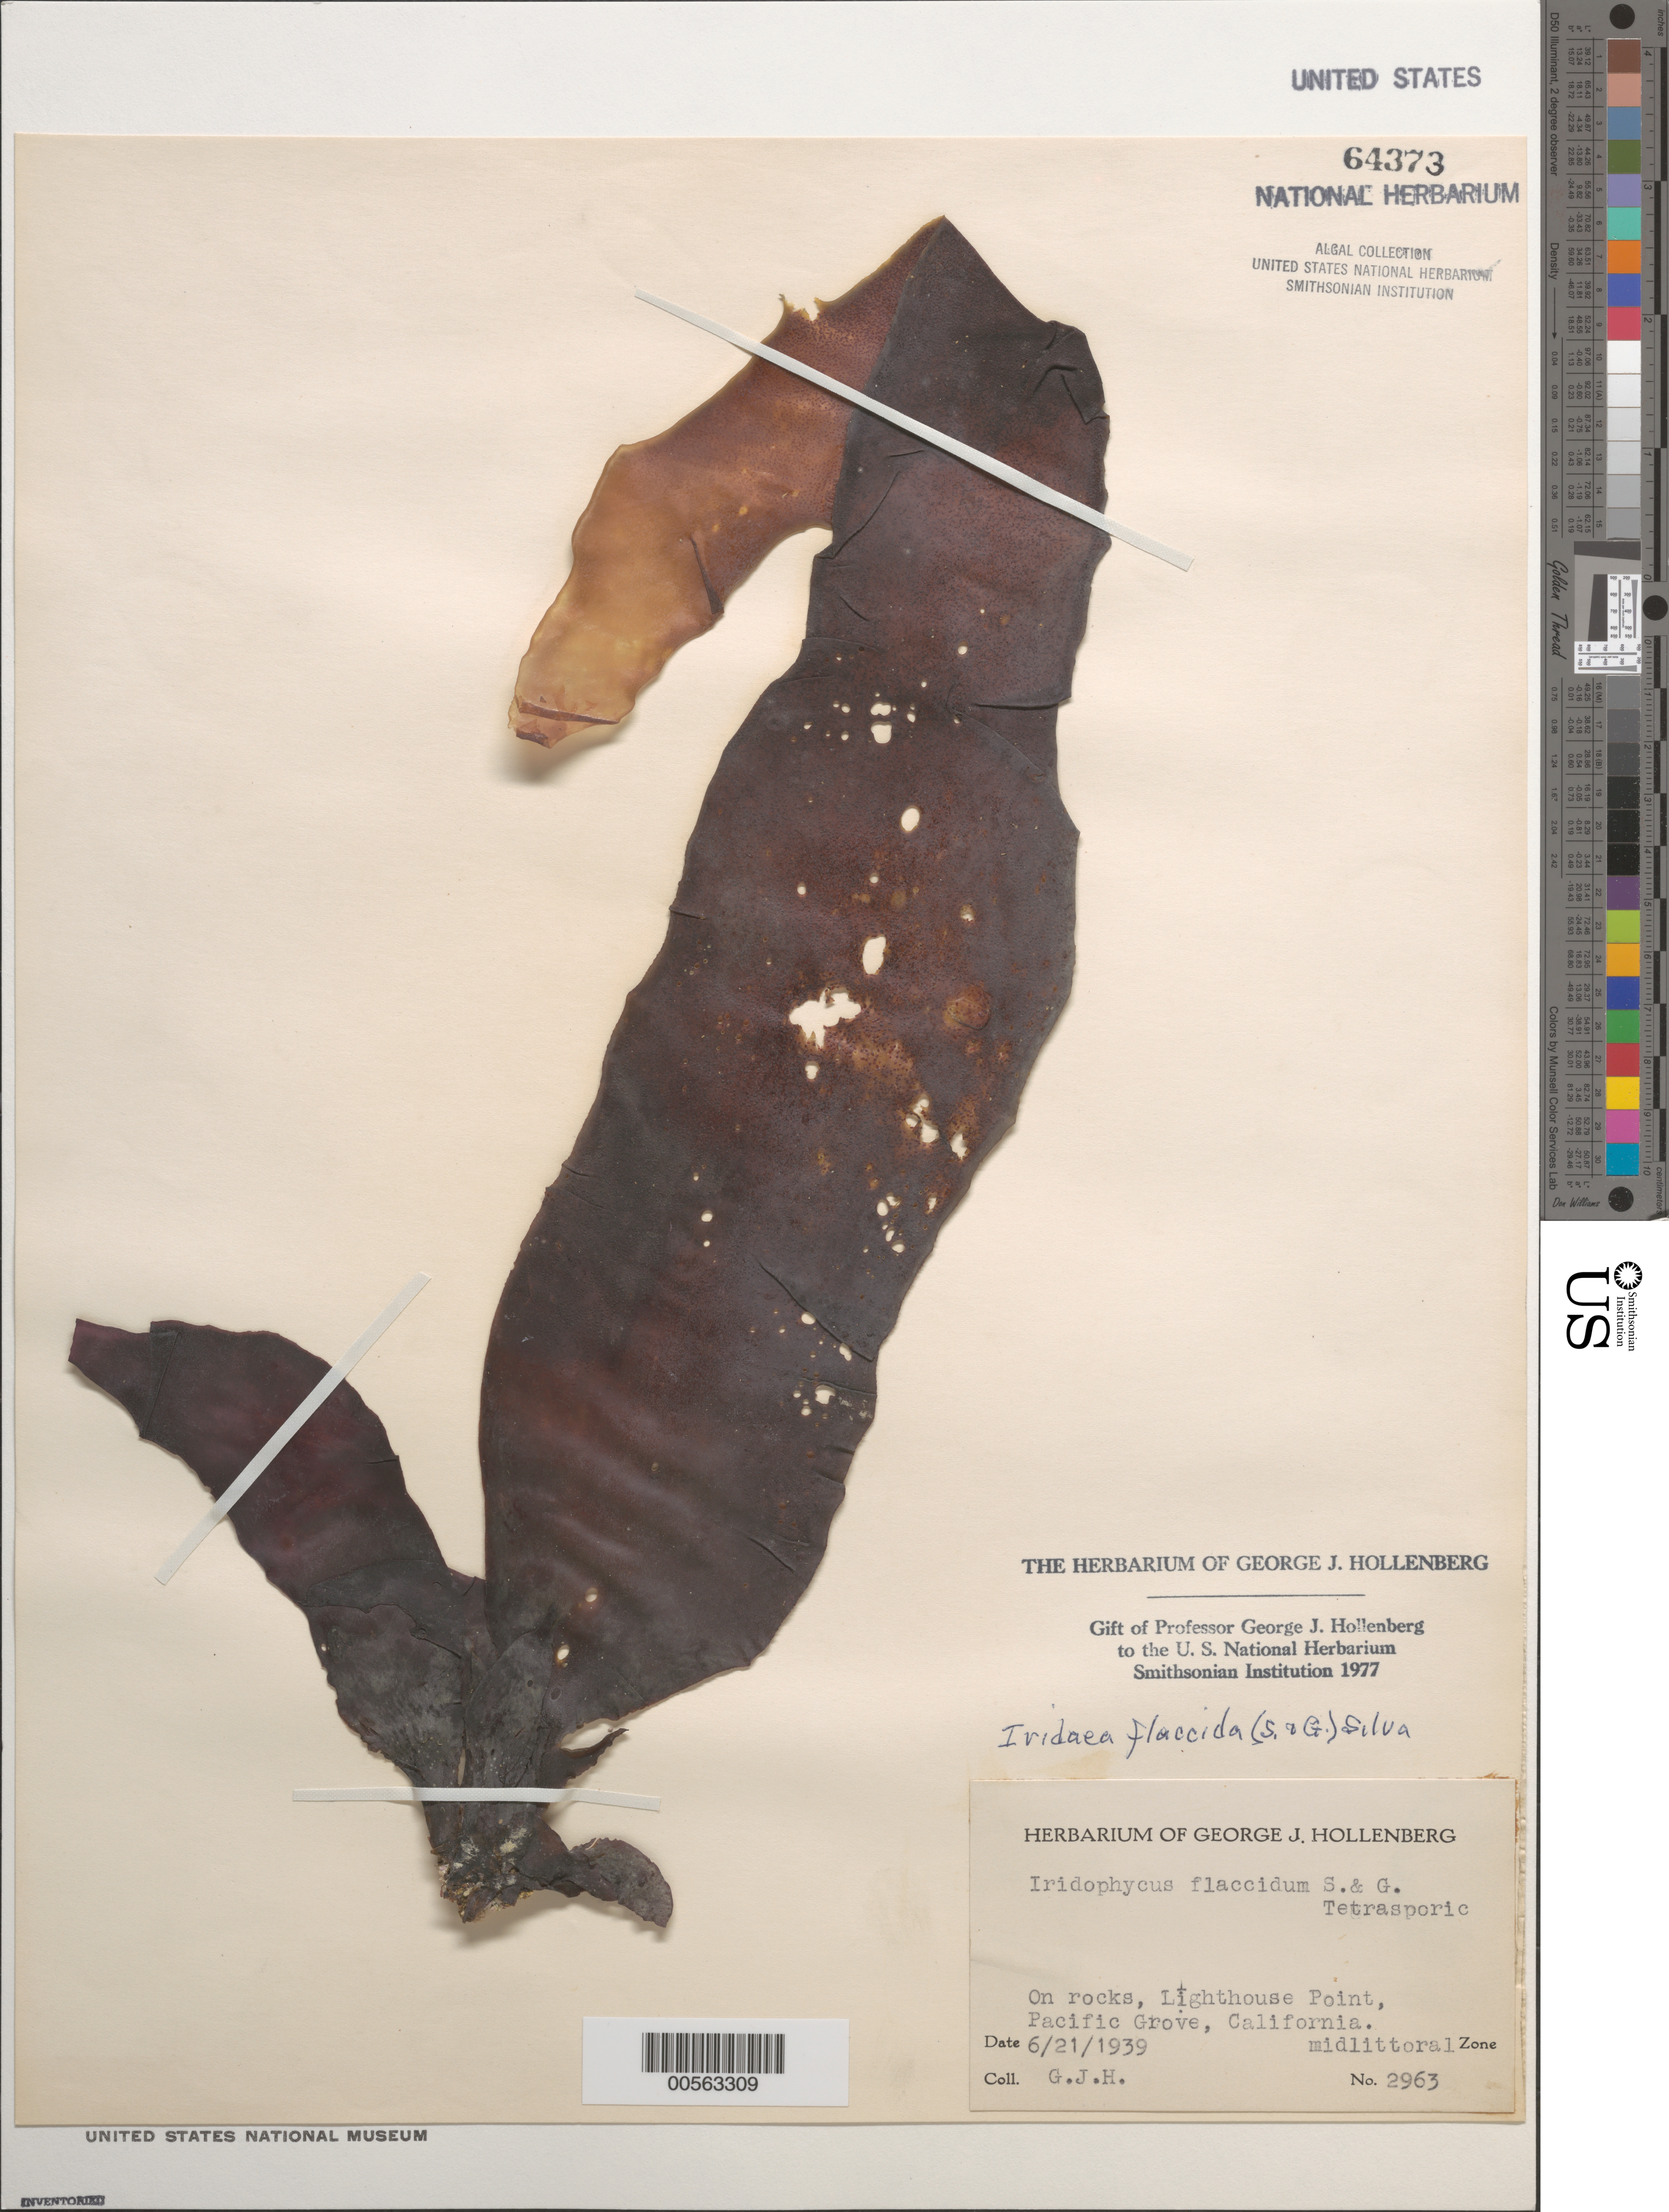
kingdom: Plantae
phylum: Rhodophyta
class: Florideophyceae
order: Gigartinales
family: Gigartinaceae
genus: Mazzaella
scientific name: Mazzaella flaccida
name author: (Setchell & N.L. Gardner) Fredericq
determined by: Algae name updating Project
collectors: G. Hollenberg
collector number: GJH 2963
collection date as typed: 21 Jun 1939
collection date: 1939-06-21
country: United States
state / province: California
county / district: Monterey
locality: Lighthouse Point, Pacific Grove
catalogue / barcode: US 64373